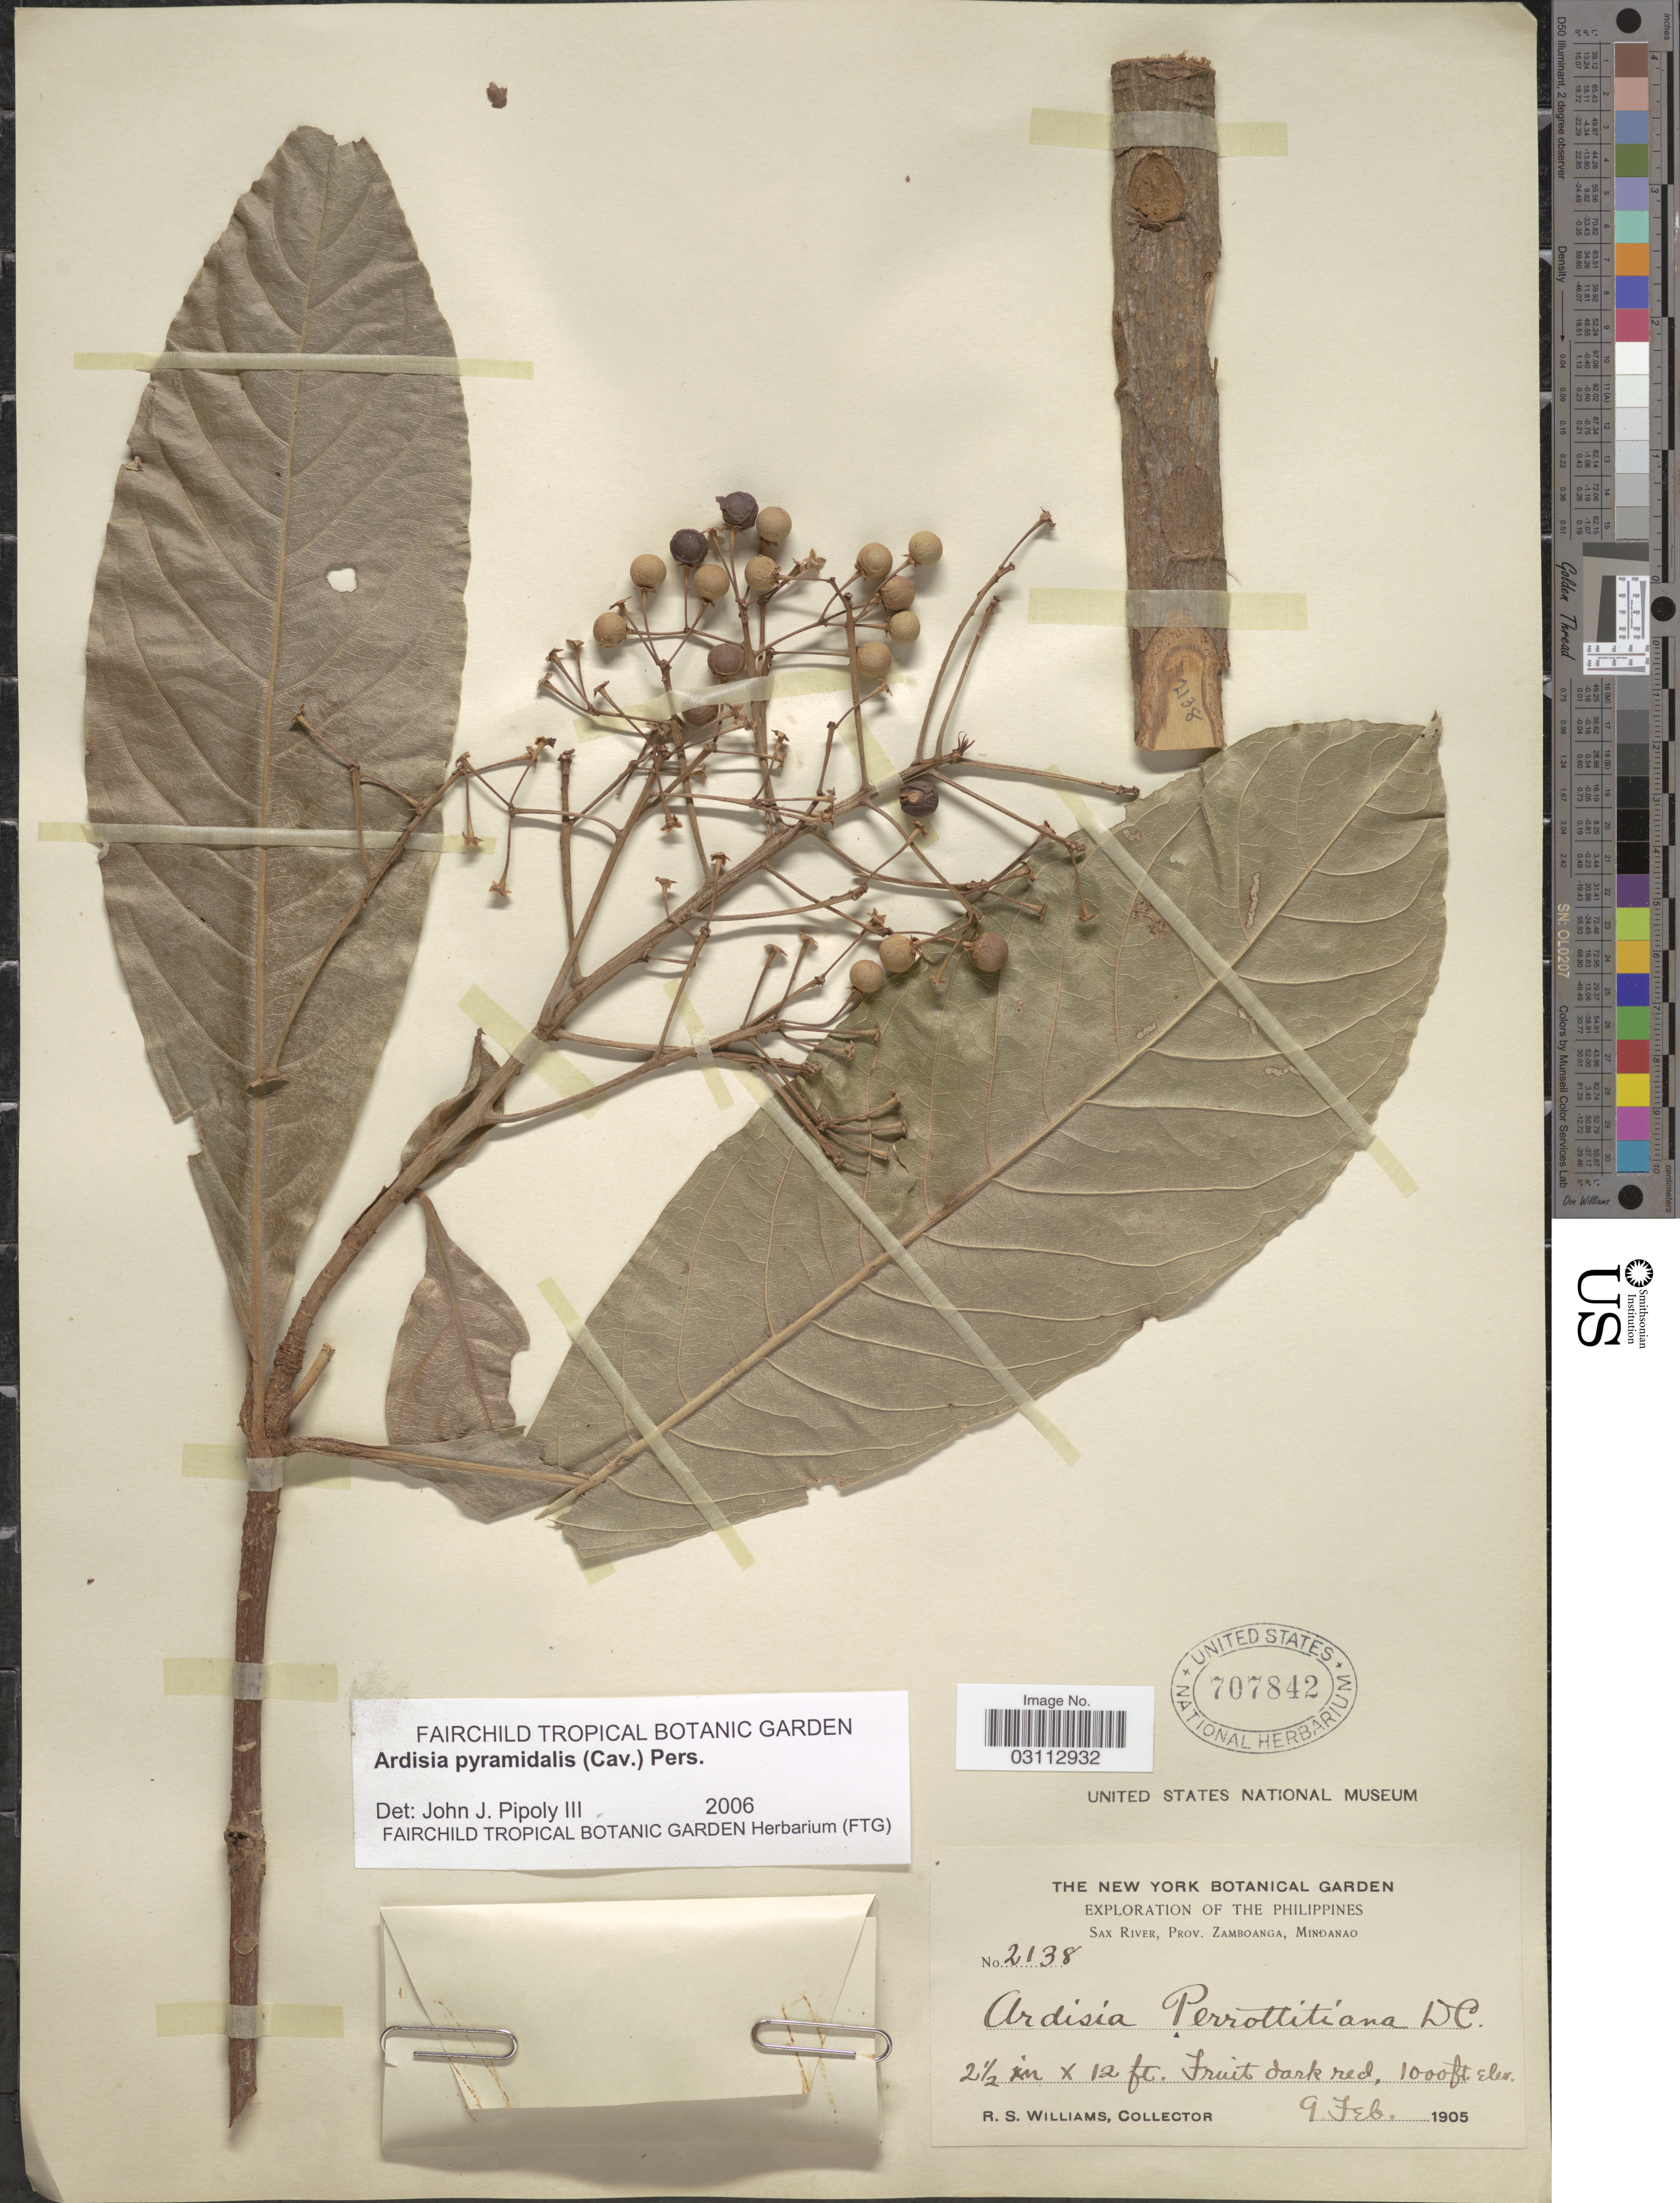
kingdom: Plantae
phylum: Tracheophyta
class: Magnoliopsida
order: Ericales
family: Primulaceae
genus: Ardisia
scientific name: Ardisia pyramidalis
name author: (Cav.) Pers.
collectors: R. S. Williams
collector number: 2138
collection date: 1905-02-09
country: Philippines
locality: Sax River, Prov. Zamboanga, Mindanao.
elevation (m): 305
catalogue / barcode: US 707842